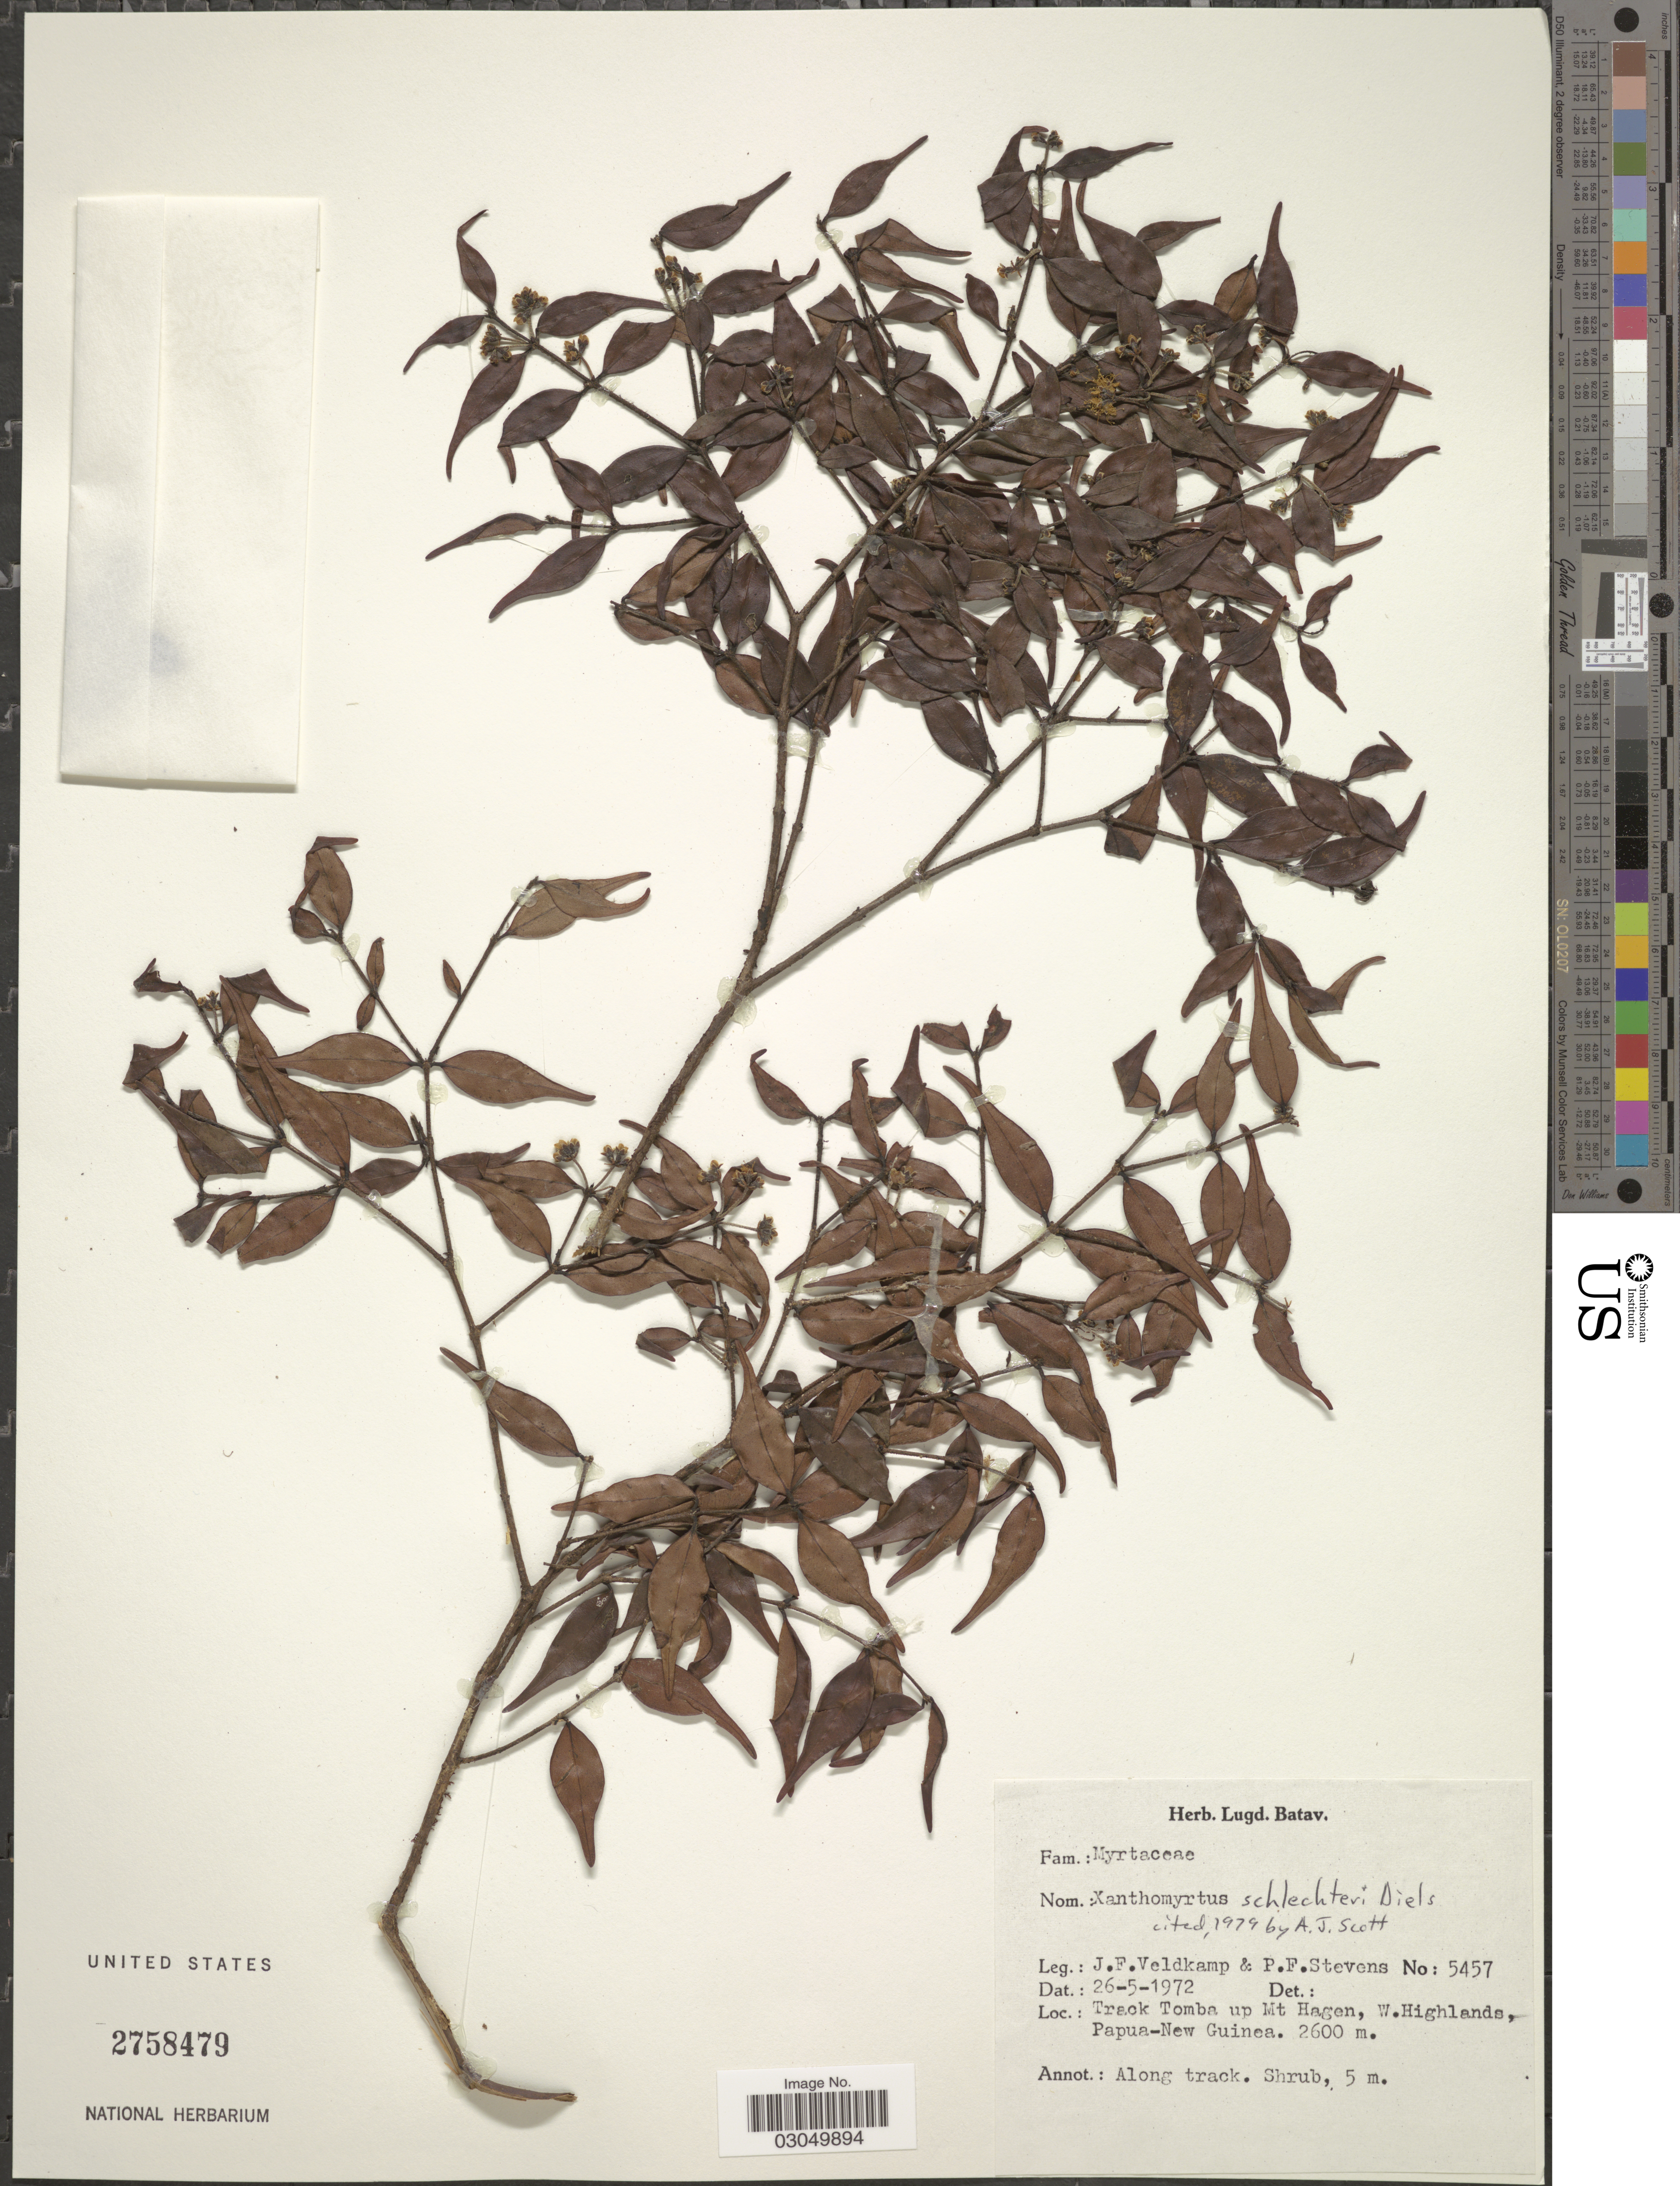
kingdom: Plantae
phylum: Tracheophyta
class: Magnoliopsida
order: Myrtales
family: Myrtaceae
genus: Xanthomyrtus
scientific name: Xanthomyrtus schlechteri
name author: Diels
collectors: J. F. Veldkamp & P. F. Stevens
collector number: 5457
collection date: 1972-05-26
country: Papua New Guinea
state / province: Western Highlands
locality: Track Tomba up Mt Hagen, W.Highlands.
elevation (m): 2600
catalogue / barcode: US 2758479